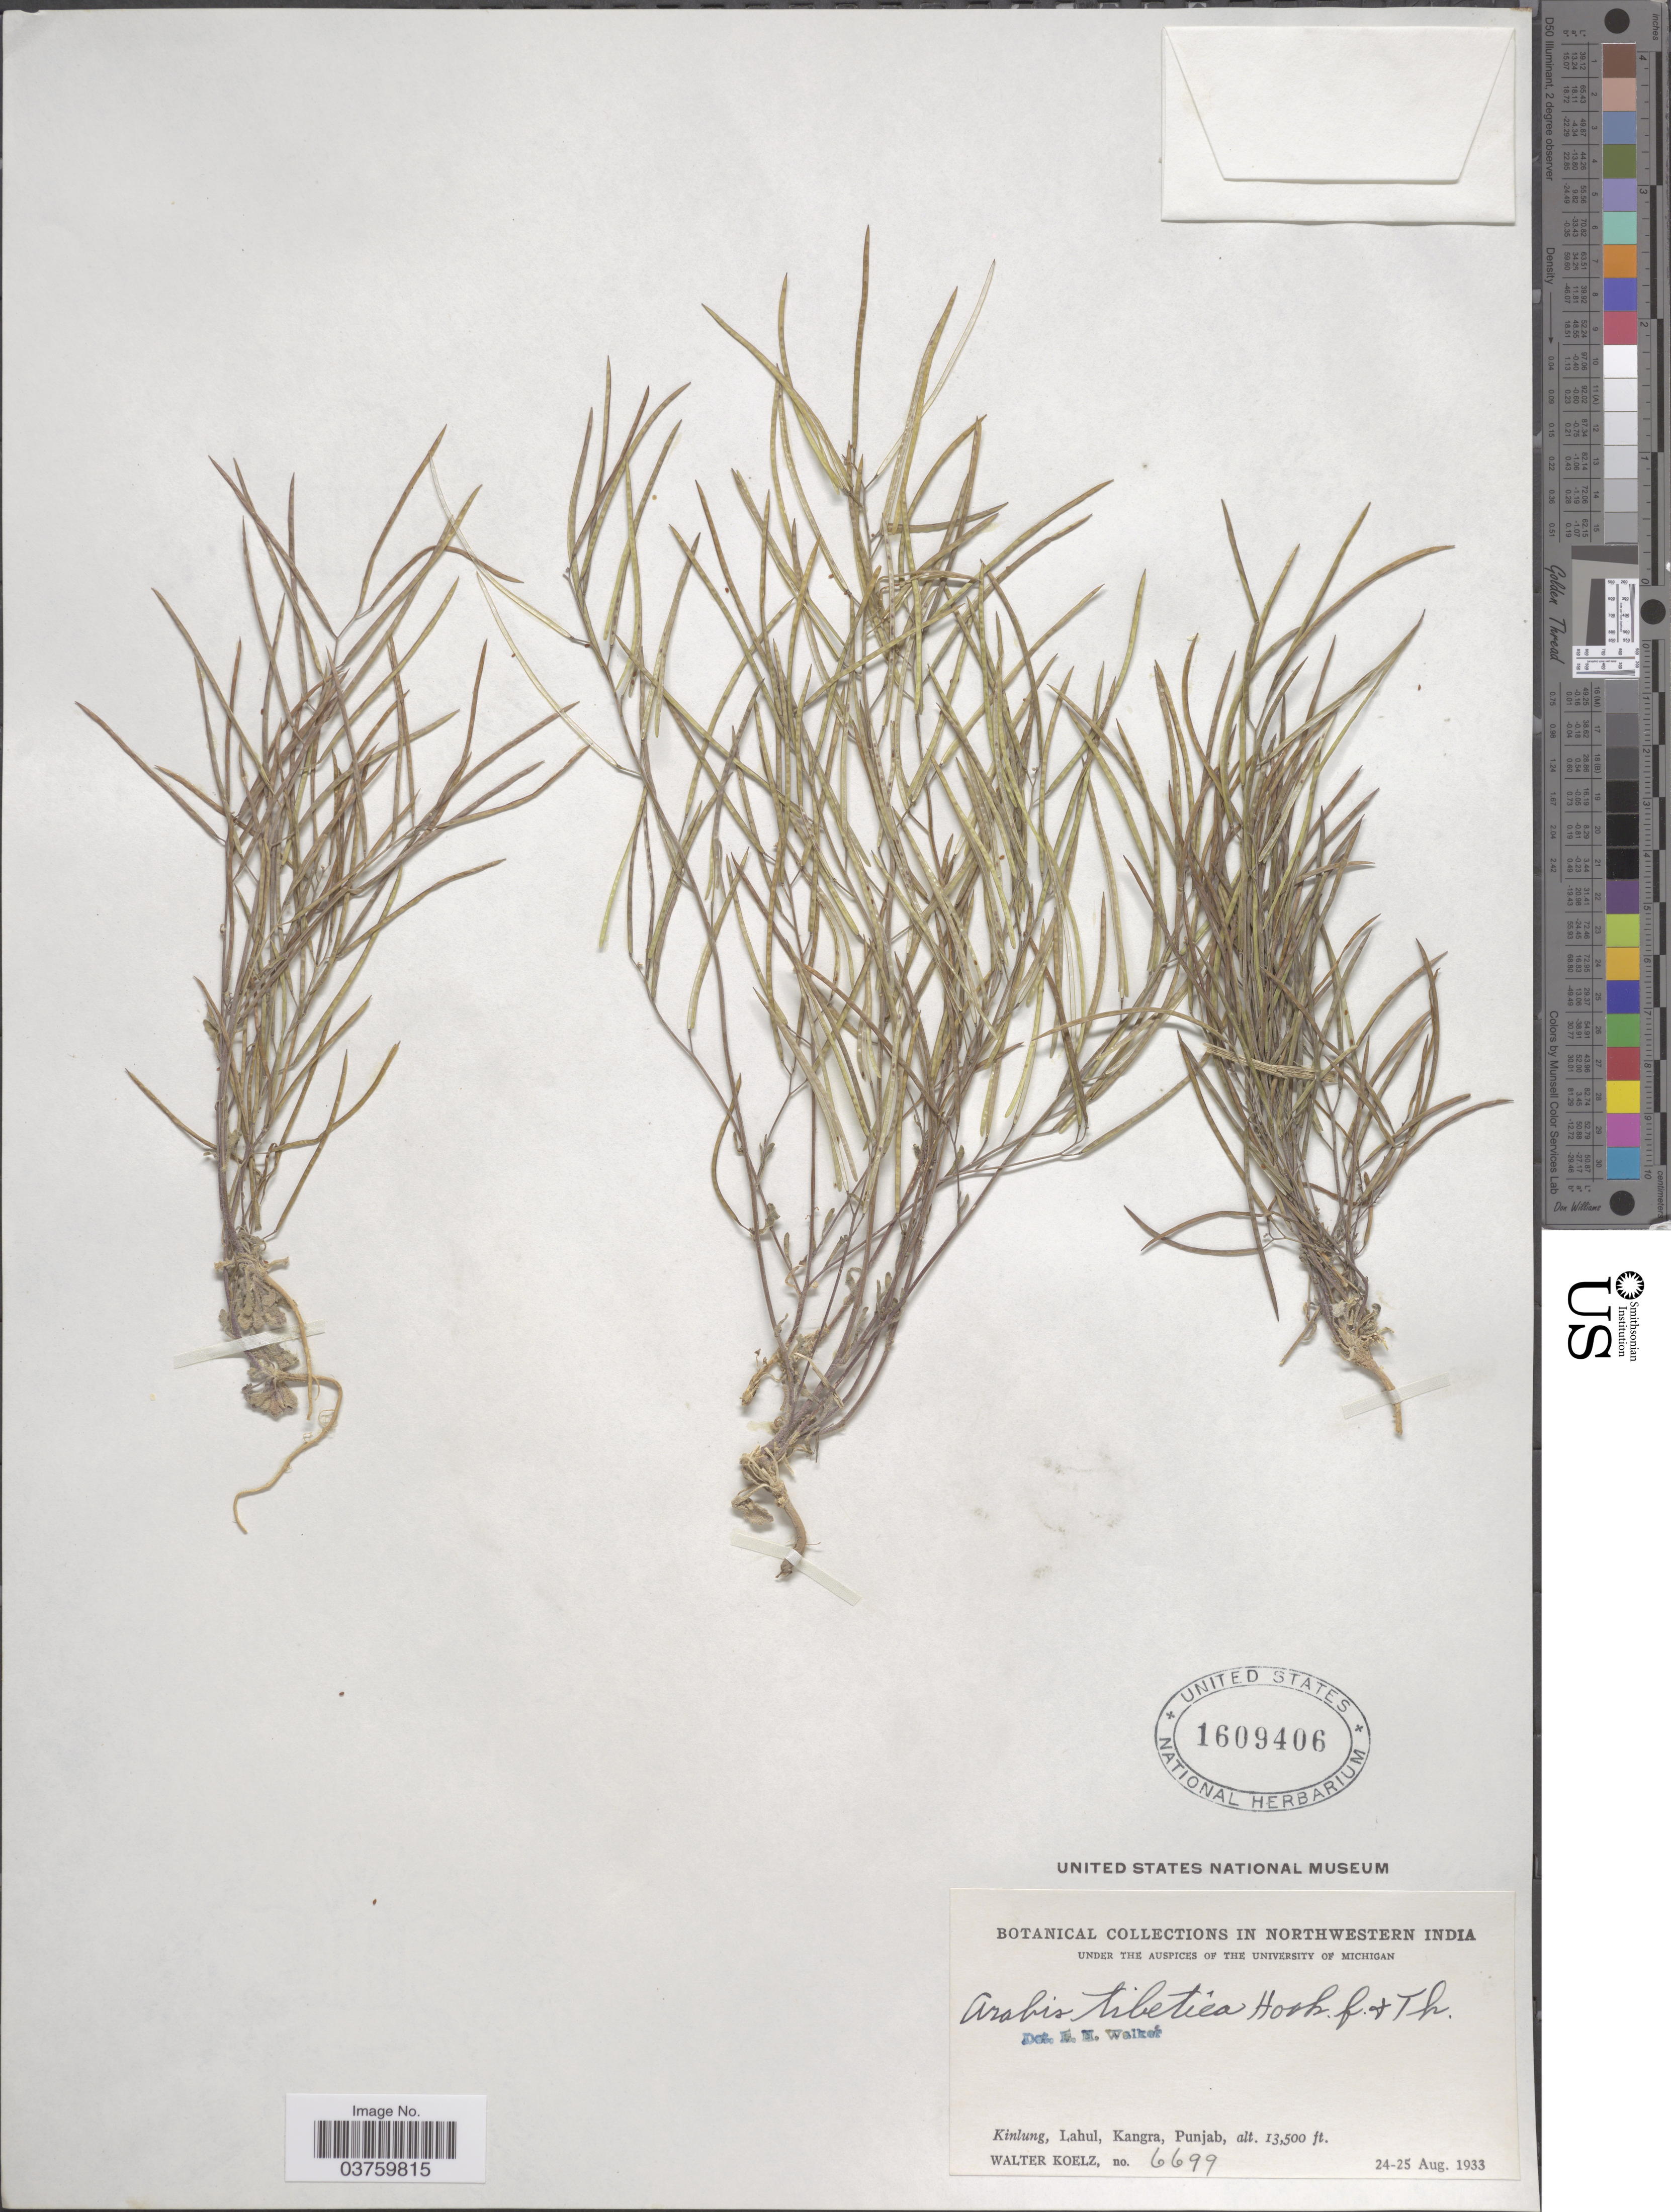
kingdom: Plantae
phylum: Tracheophyta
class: Magnoliopsida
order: Brassicales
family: Brassicaceae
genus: Arabis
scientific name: Arabis tibetica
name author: Hook. f. & Thomson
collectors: W. N. Koelz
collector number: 6699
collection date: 1933-08-24/1933-08-25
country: India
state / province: Punjab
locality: Northwestern India. Kinlung, Lahul, Kangra.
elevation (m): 4115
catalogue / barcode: US 1609406